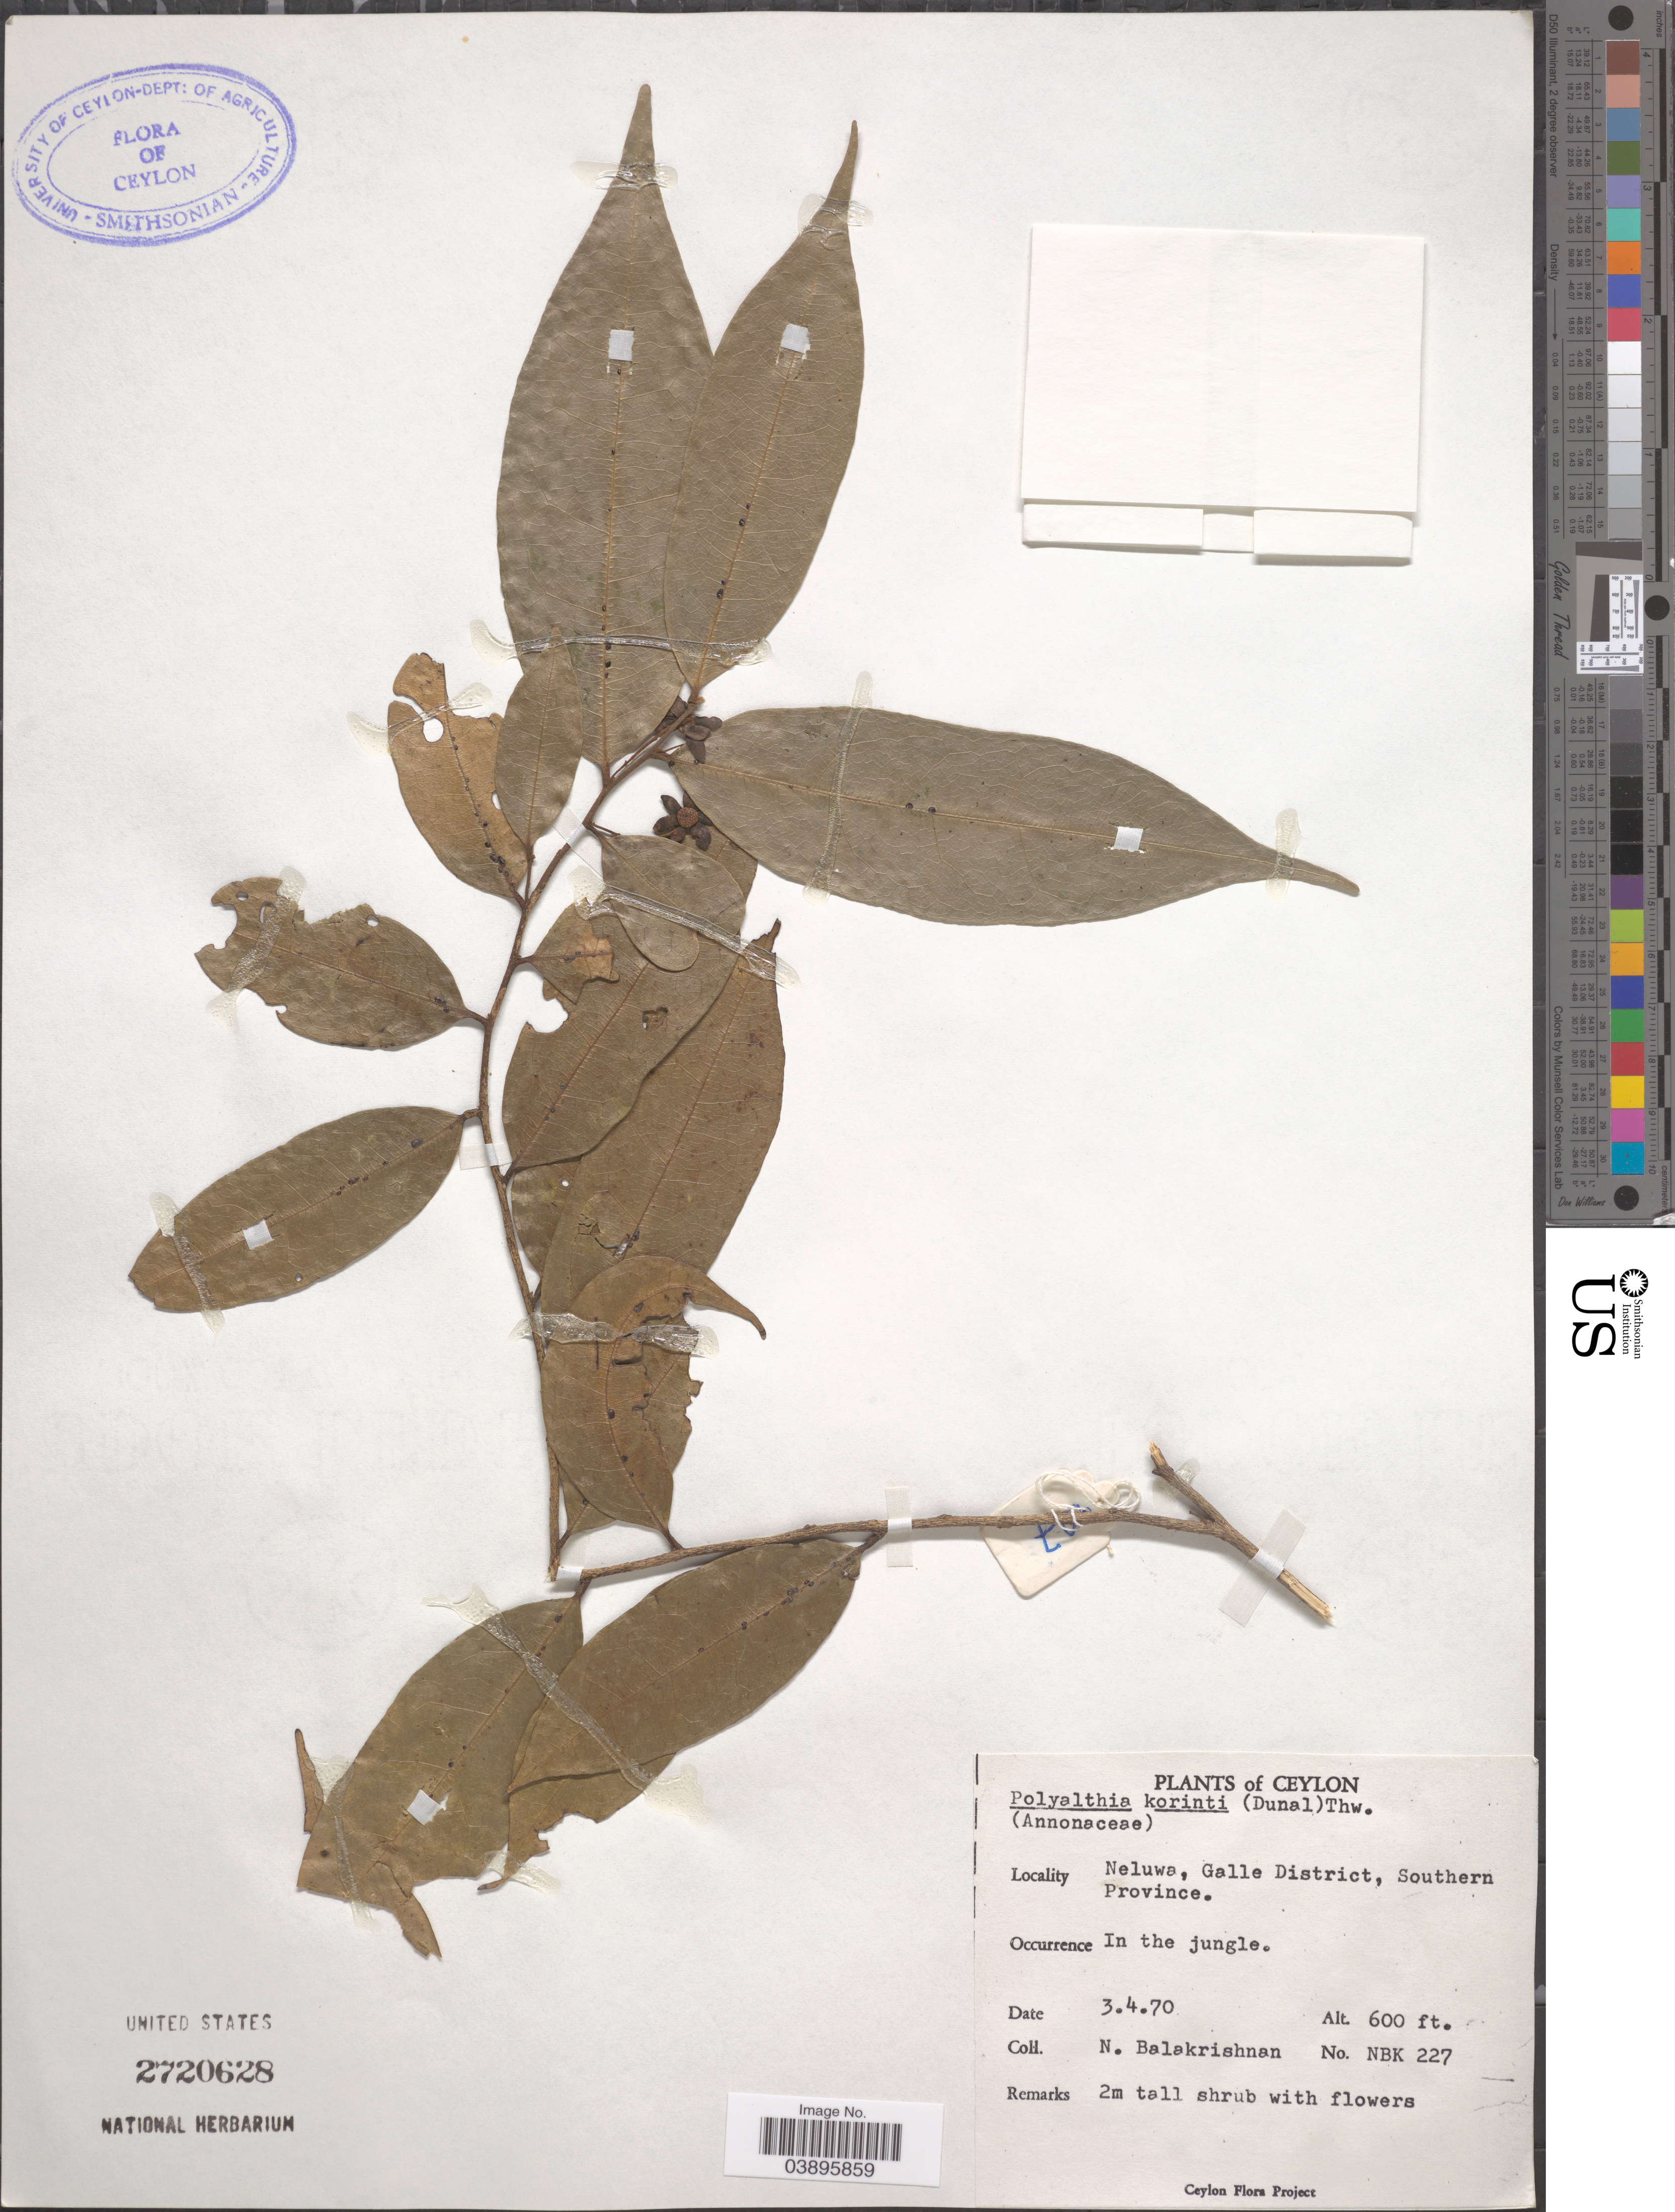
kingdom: Plantae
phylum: Tracheophyta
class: Magnoliopsida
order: Magnoliales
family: Annonaceae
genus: Polyalthia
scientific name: Polyalthia korinti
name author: (Dunal) Thwaites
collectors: N. Balakrishnan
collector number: NBK 227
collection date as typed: Transcribed d/m/y: 3/4/70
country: Sri Lanka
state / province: Southern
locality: Ceylon. Neluwa, Galle District. In the jungle.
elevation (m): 183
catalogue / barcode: US 2720628